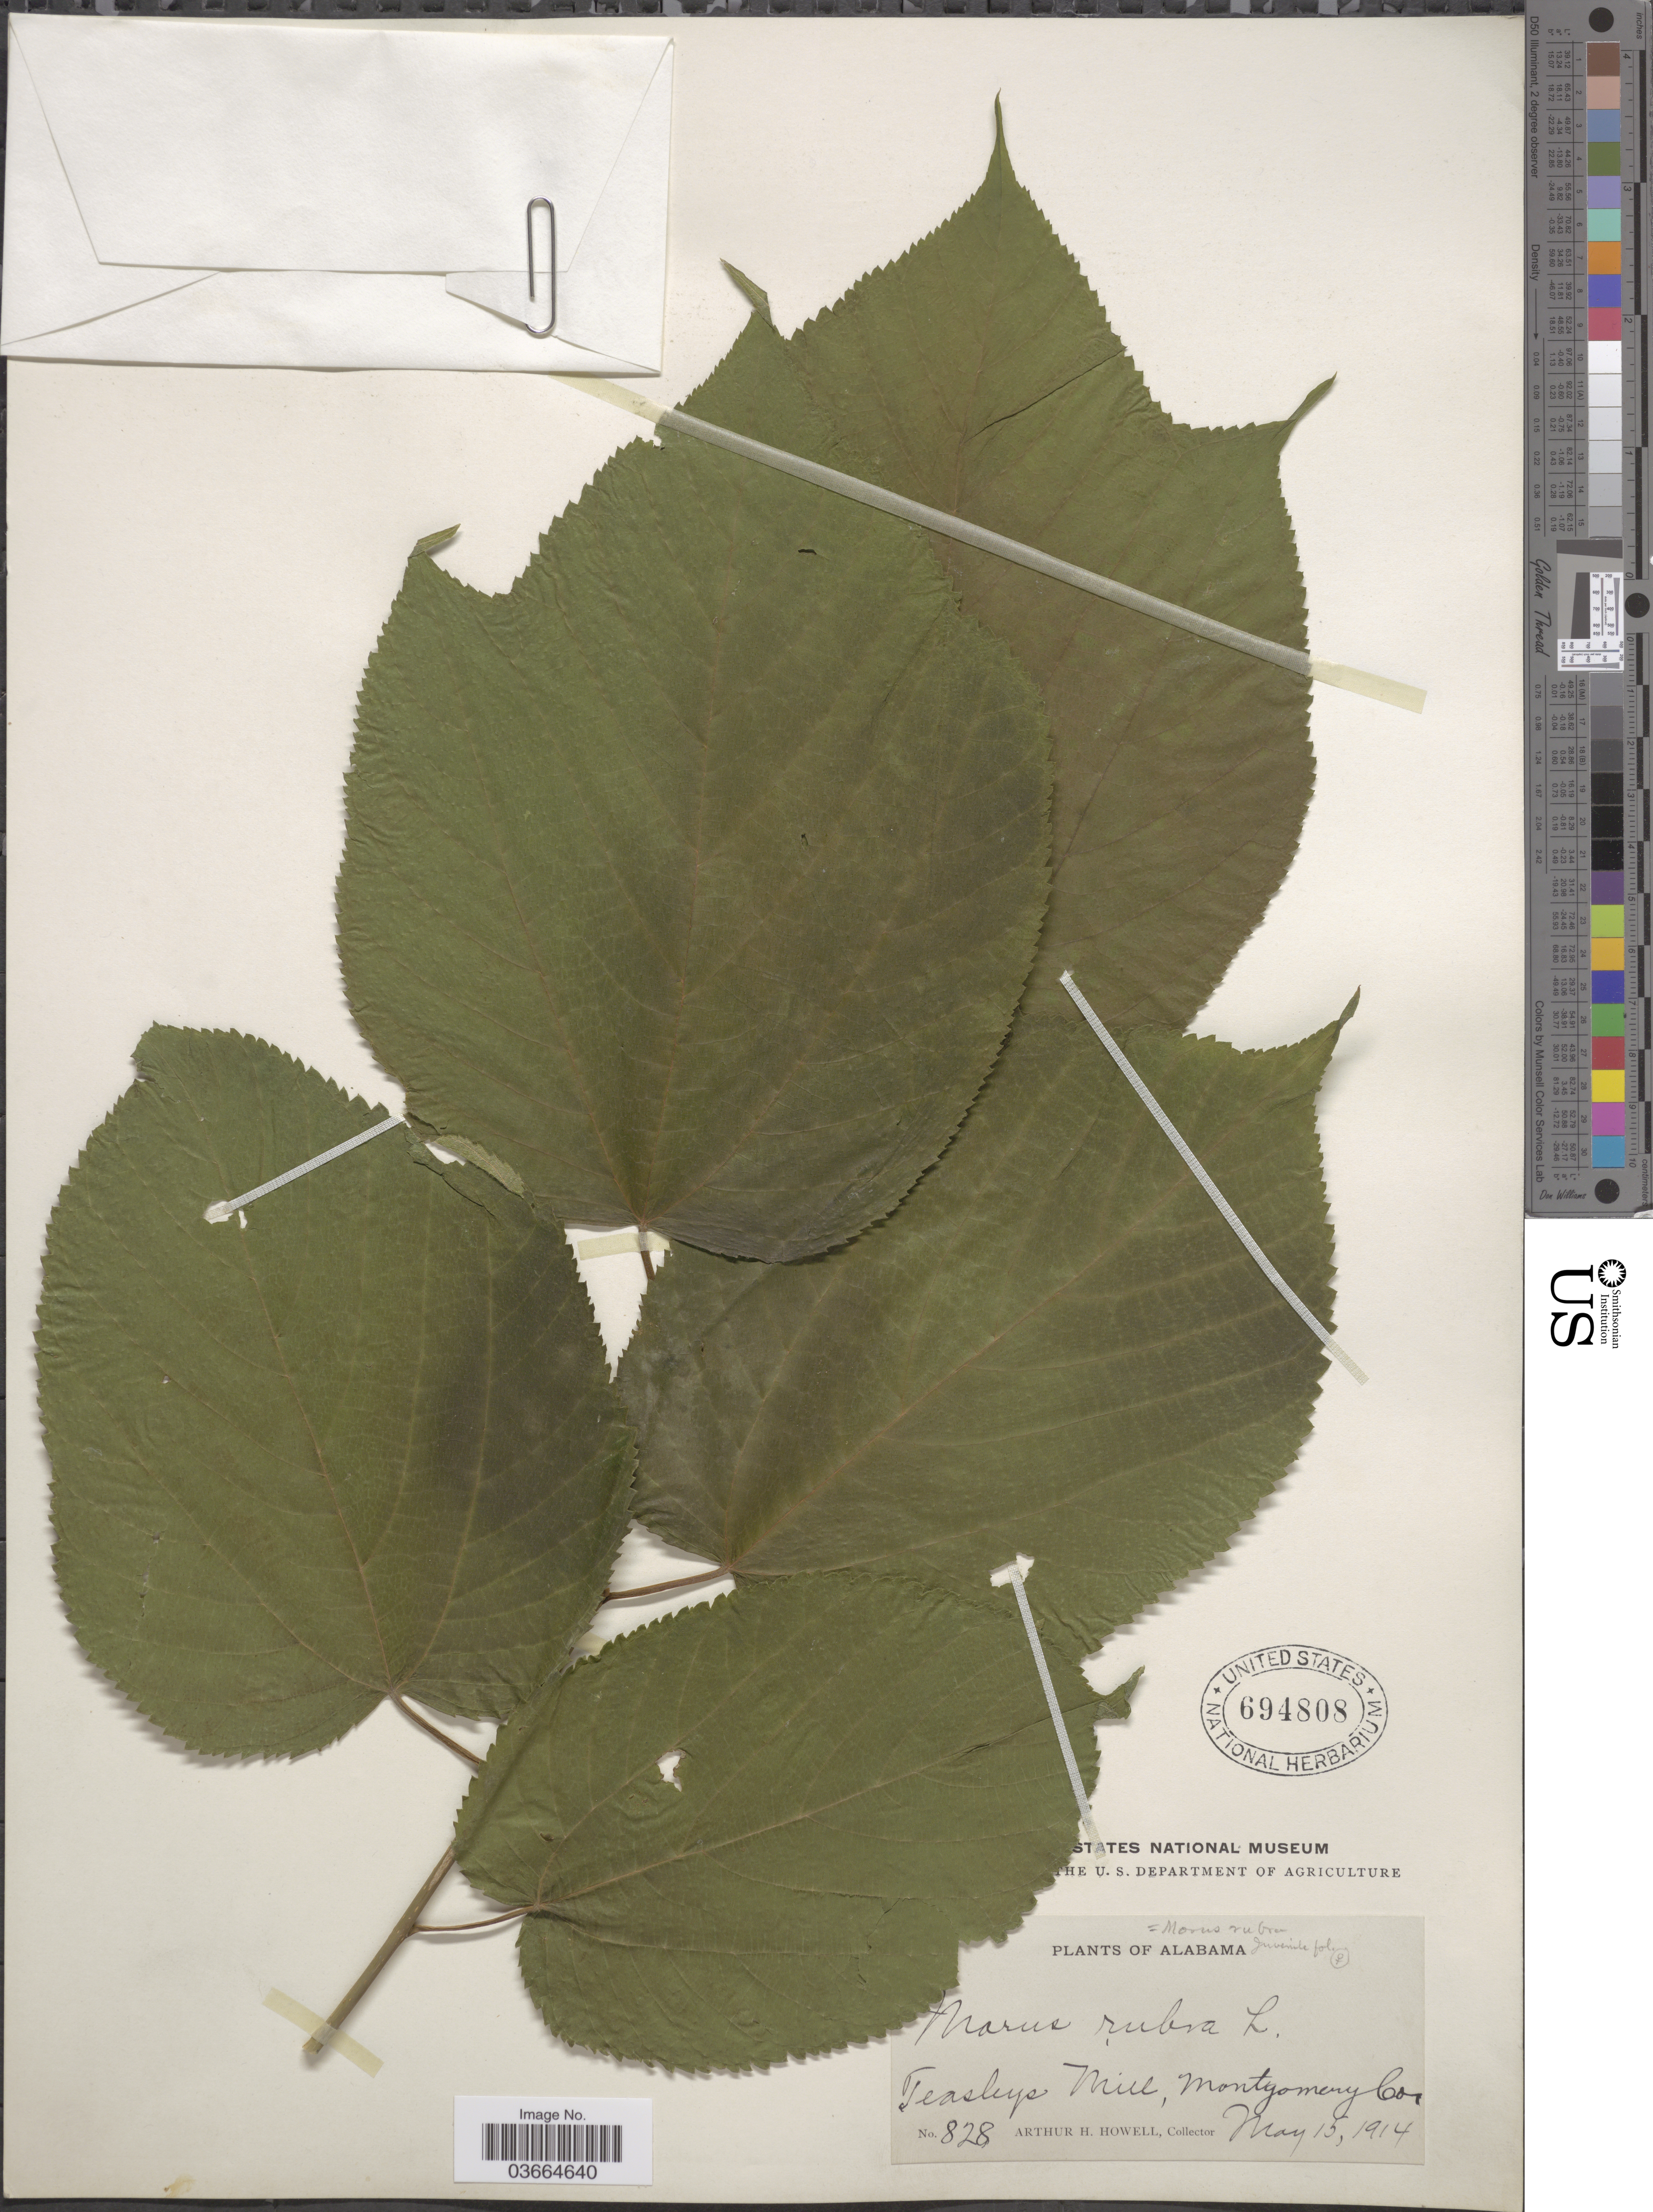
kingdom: Plantae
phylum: Tracheophyta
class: Magnoliopsida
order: Rosales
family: Moraceae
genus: Morus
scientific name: Morus rubra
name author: L.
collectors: A. H. Howell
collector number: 828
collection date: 1914-05-15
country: United States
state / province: Alabama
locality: Teasleys Mill, Montgomery Co.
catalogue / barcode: US 694808